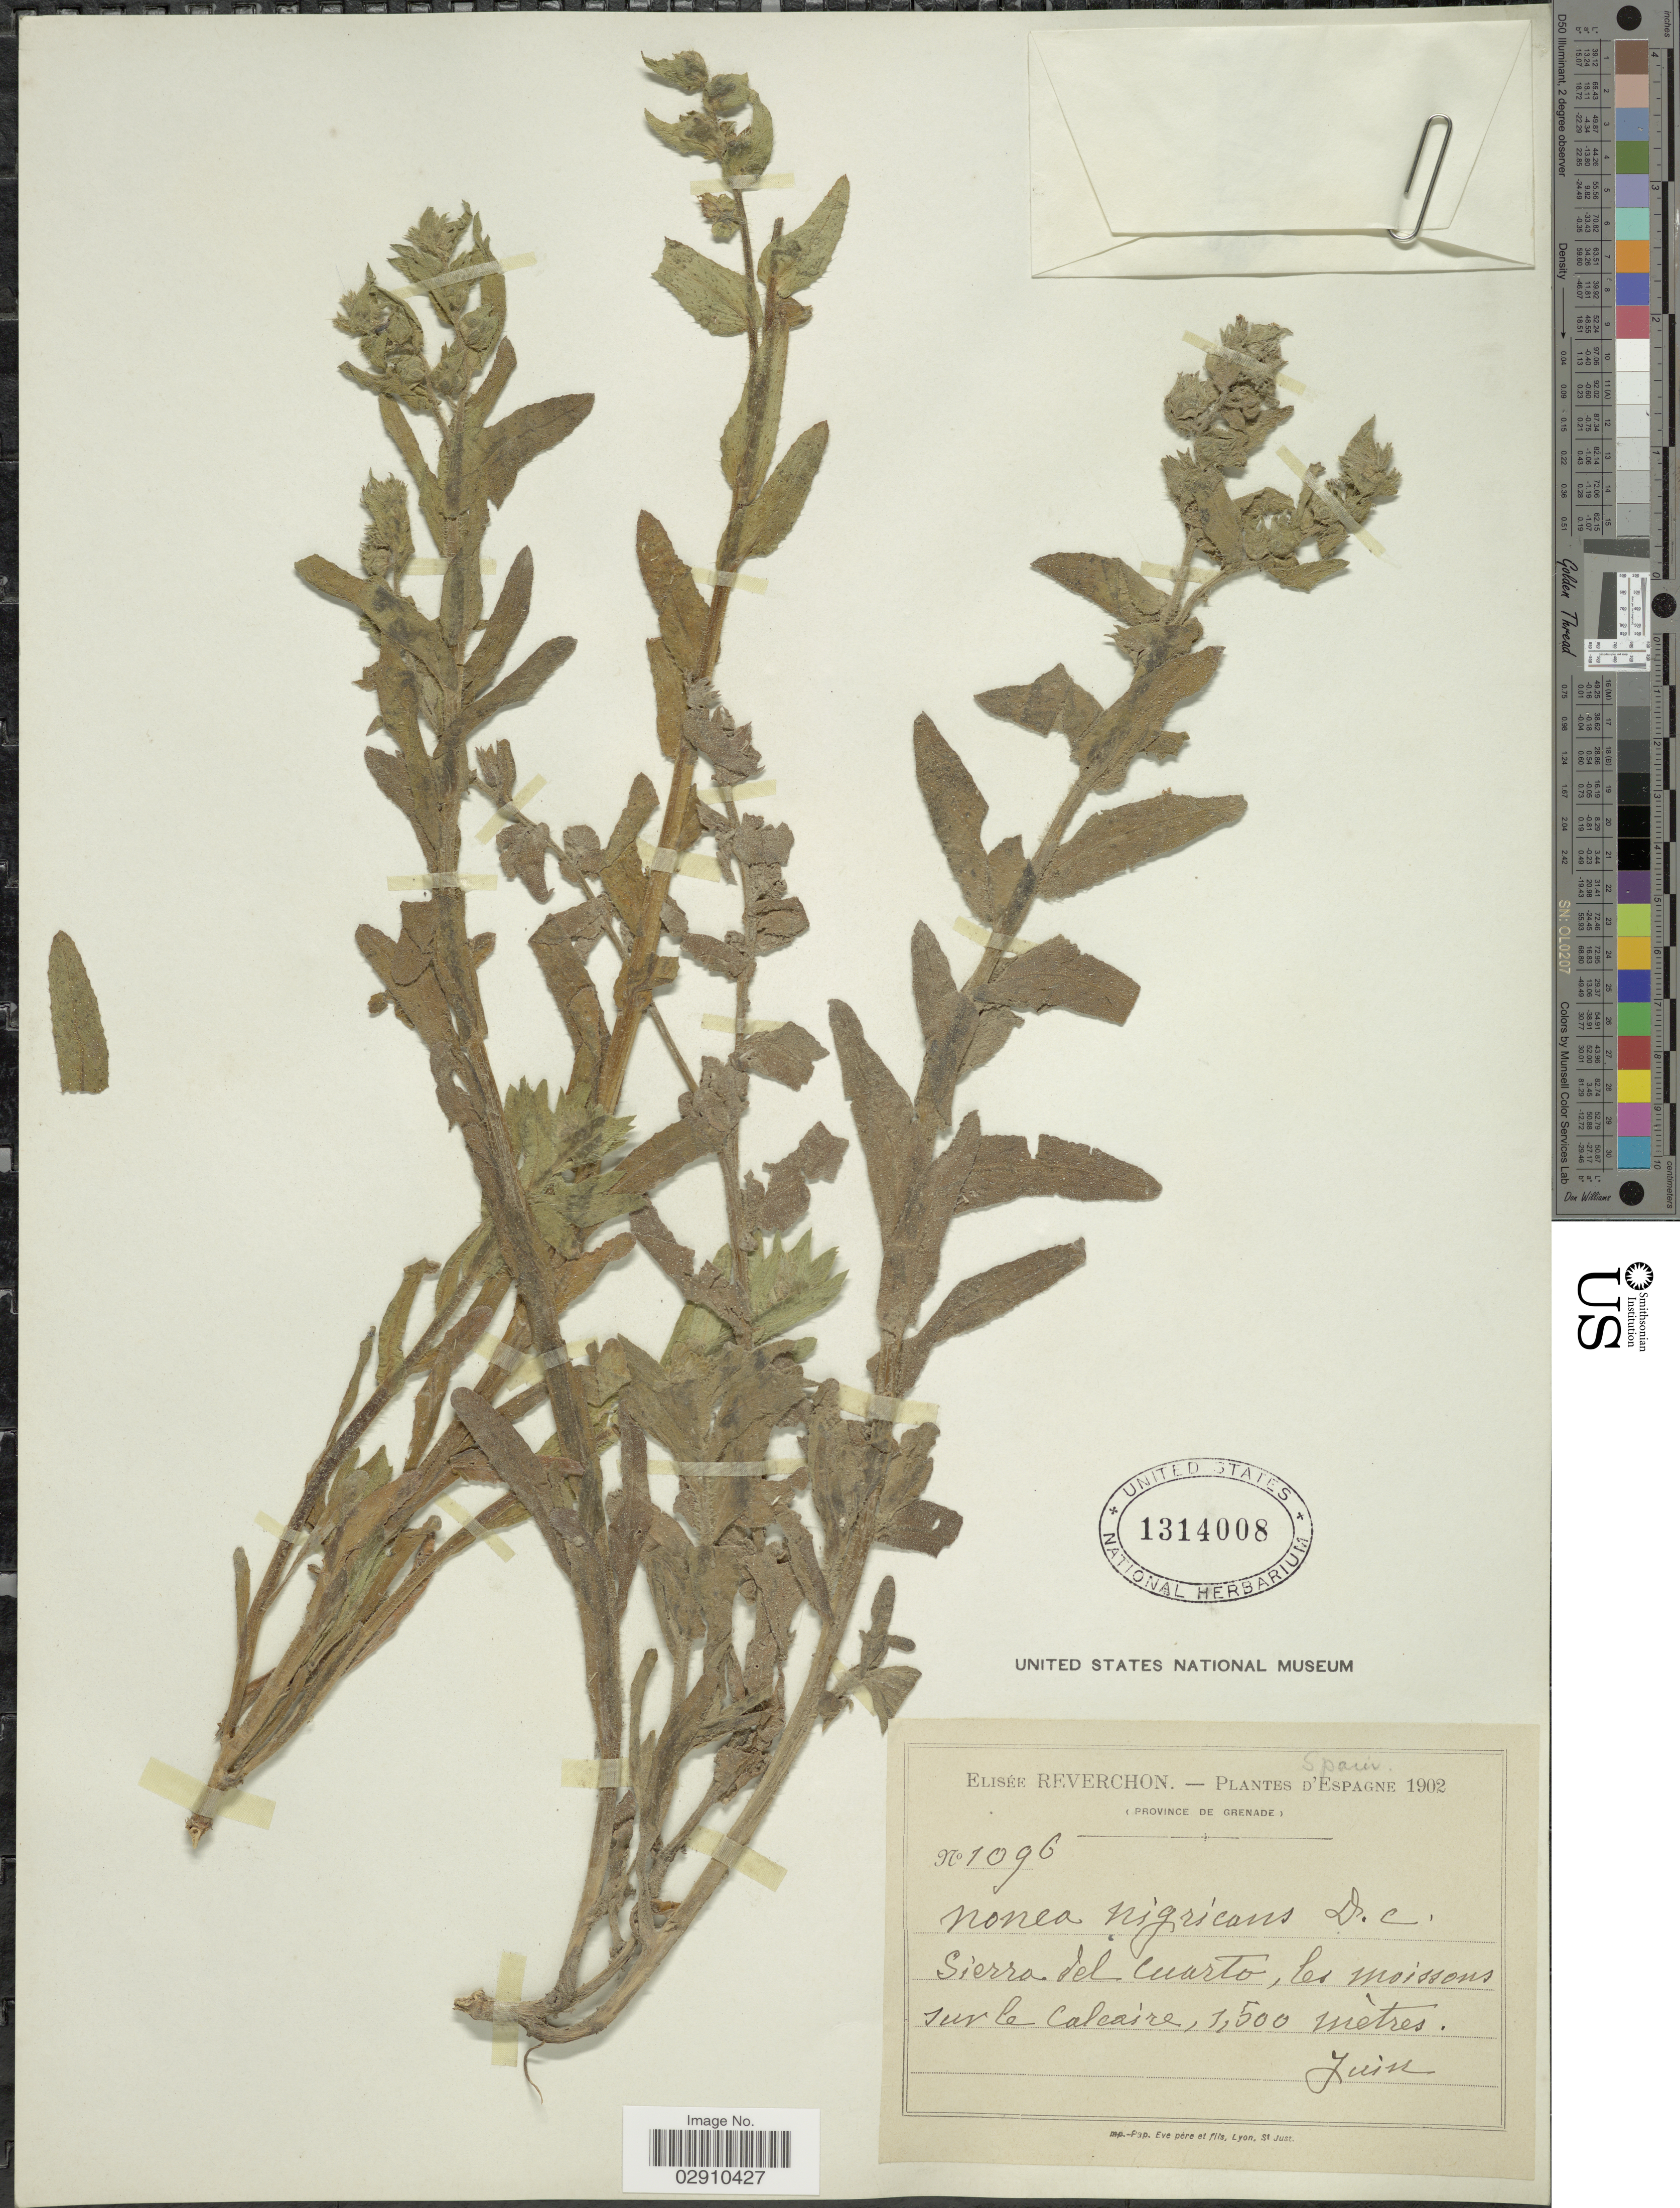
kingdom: Plantae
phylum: Tracheophyta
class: Magnoliopsida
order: Boraginales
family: Boraginaceae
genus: Nonea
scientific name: Nonea nigricans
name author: DC.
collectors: E. Reverchon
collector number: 1096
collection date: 1902-06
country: Spain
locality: Sierra del Cuarto, les moissons sur le Caleaíre.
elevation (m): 1500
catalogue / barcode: US 1314008